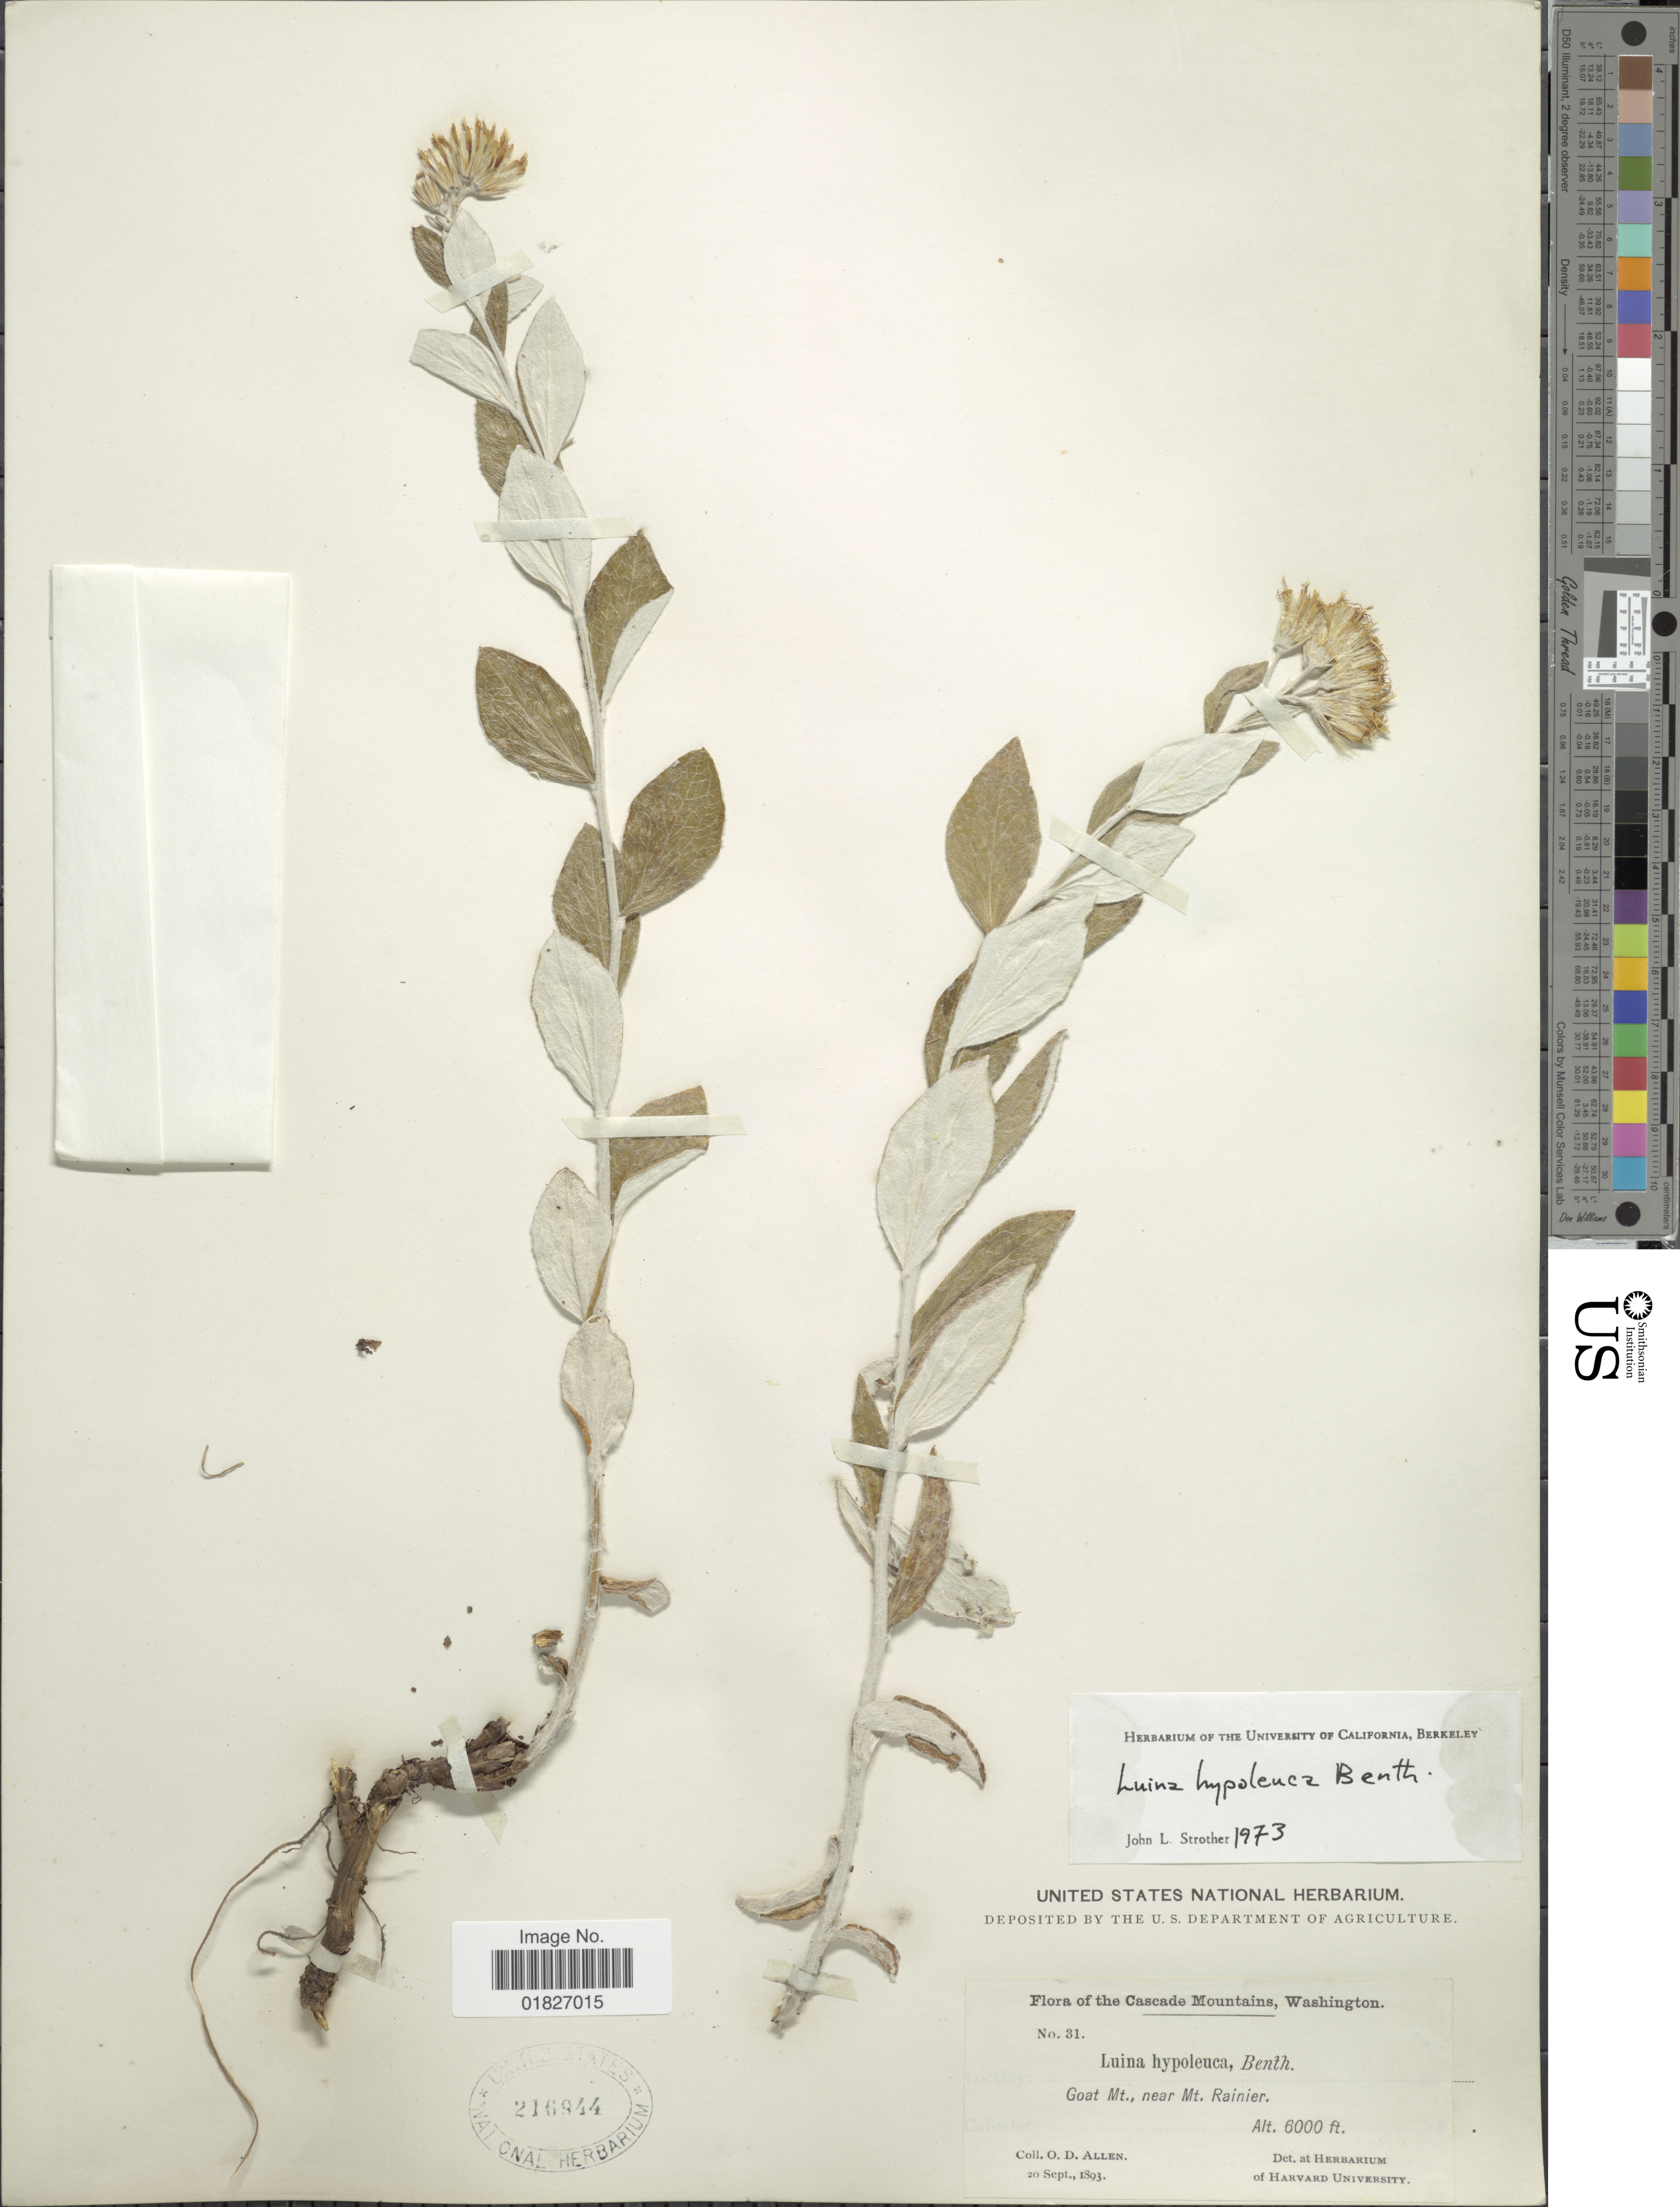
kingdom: Plantae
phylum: Tracheophyta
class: Magnoliopsida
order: Asterales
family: Asteraceae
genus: Luina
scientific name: Luina hypoleuca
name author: Benth.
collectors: O. D. Allen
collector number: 31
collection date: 1893-09-20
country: United States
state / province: Washington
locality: Cascade Mountains, Goat Mt., near Mt. Rainier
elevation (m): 1829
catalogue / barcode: US 216944